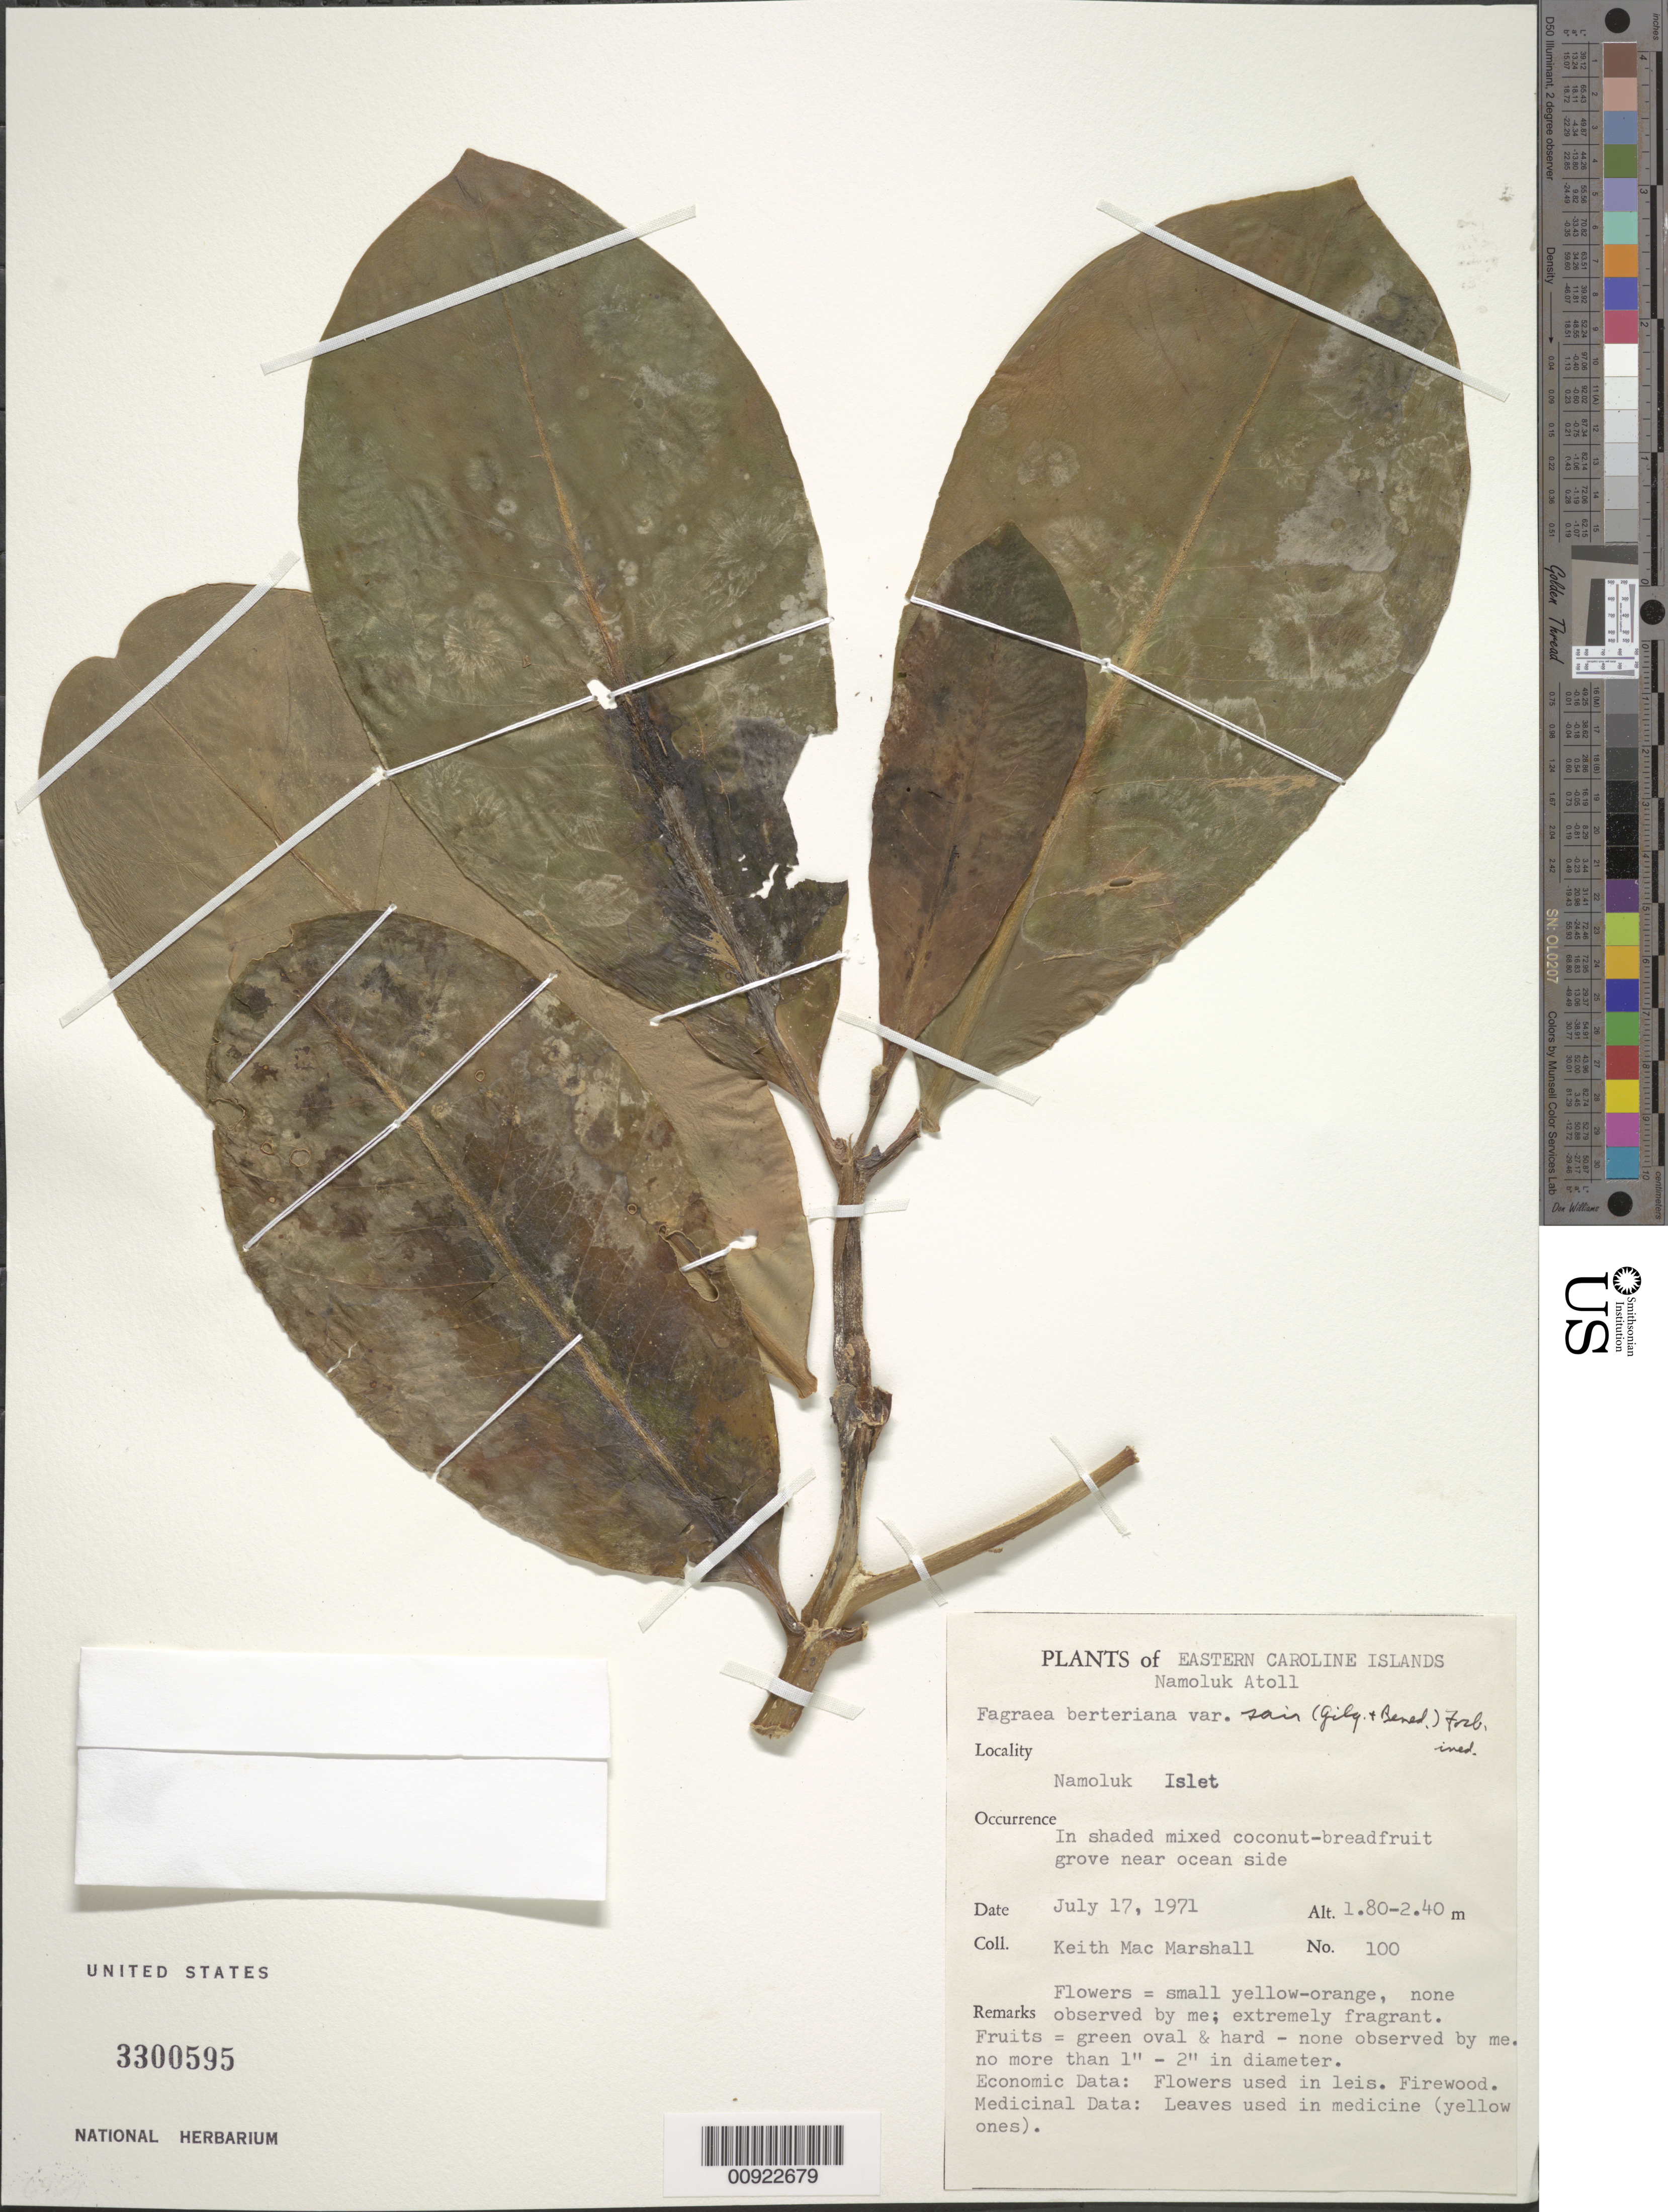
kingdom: Plantae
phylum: Tracheophyta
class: Magnoliopsida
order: Gentianales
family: Gentianaceae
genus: Fagraea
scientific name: Fagraea berteroana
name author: A. Gray ex Benth.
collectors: K. M. Marshall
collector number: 100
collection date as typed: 17 Jul 1971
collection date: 1971-07-17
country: Micronesia, Federated States of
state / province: Truk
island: Namokuk [Namoluk] Atoll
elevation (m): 1.8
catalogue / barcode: US 3300595